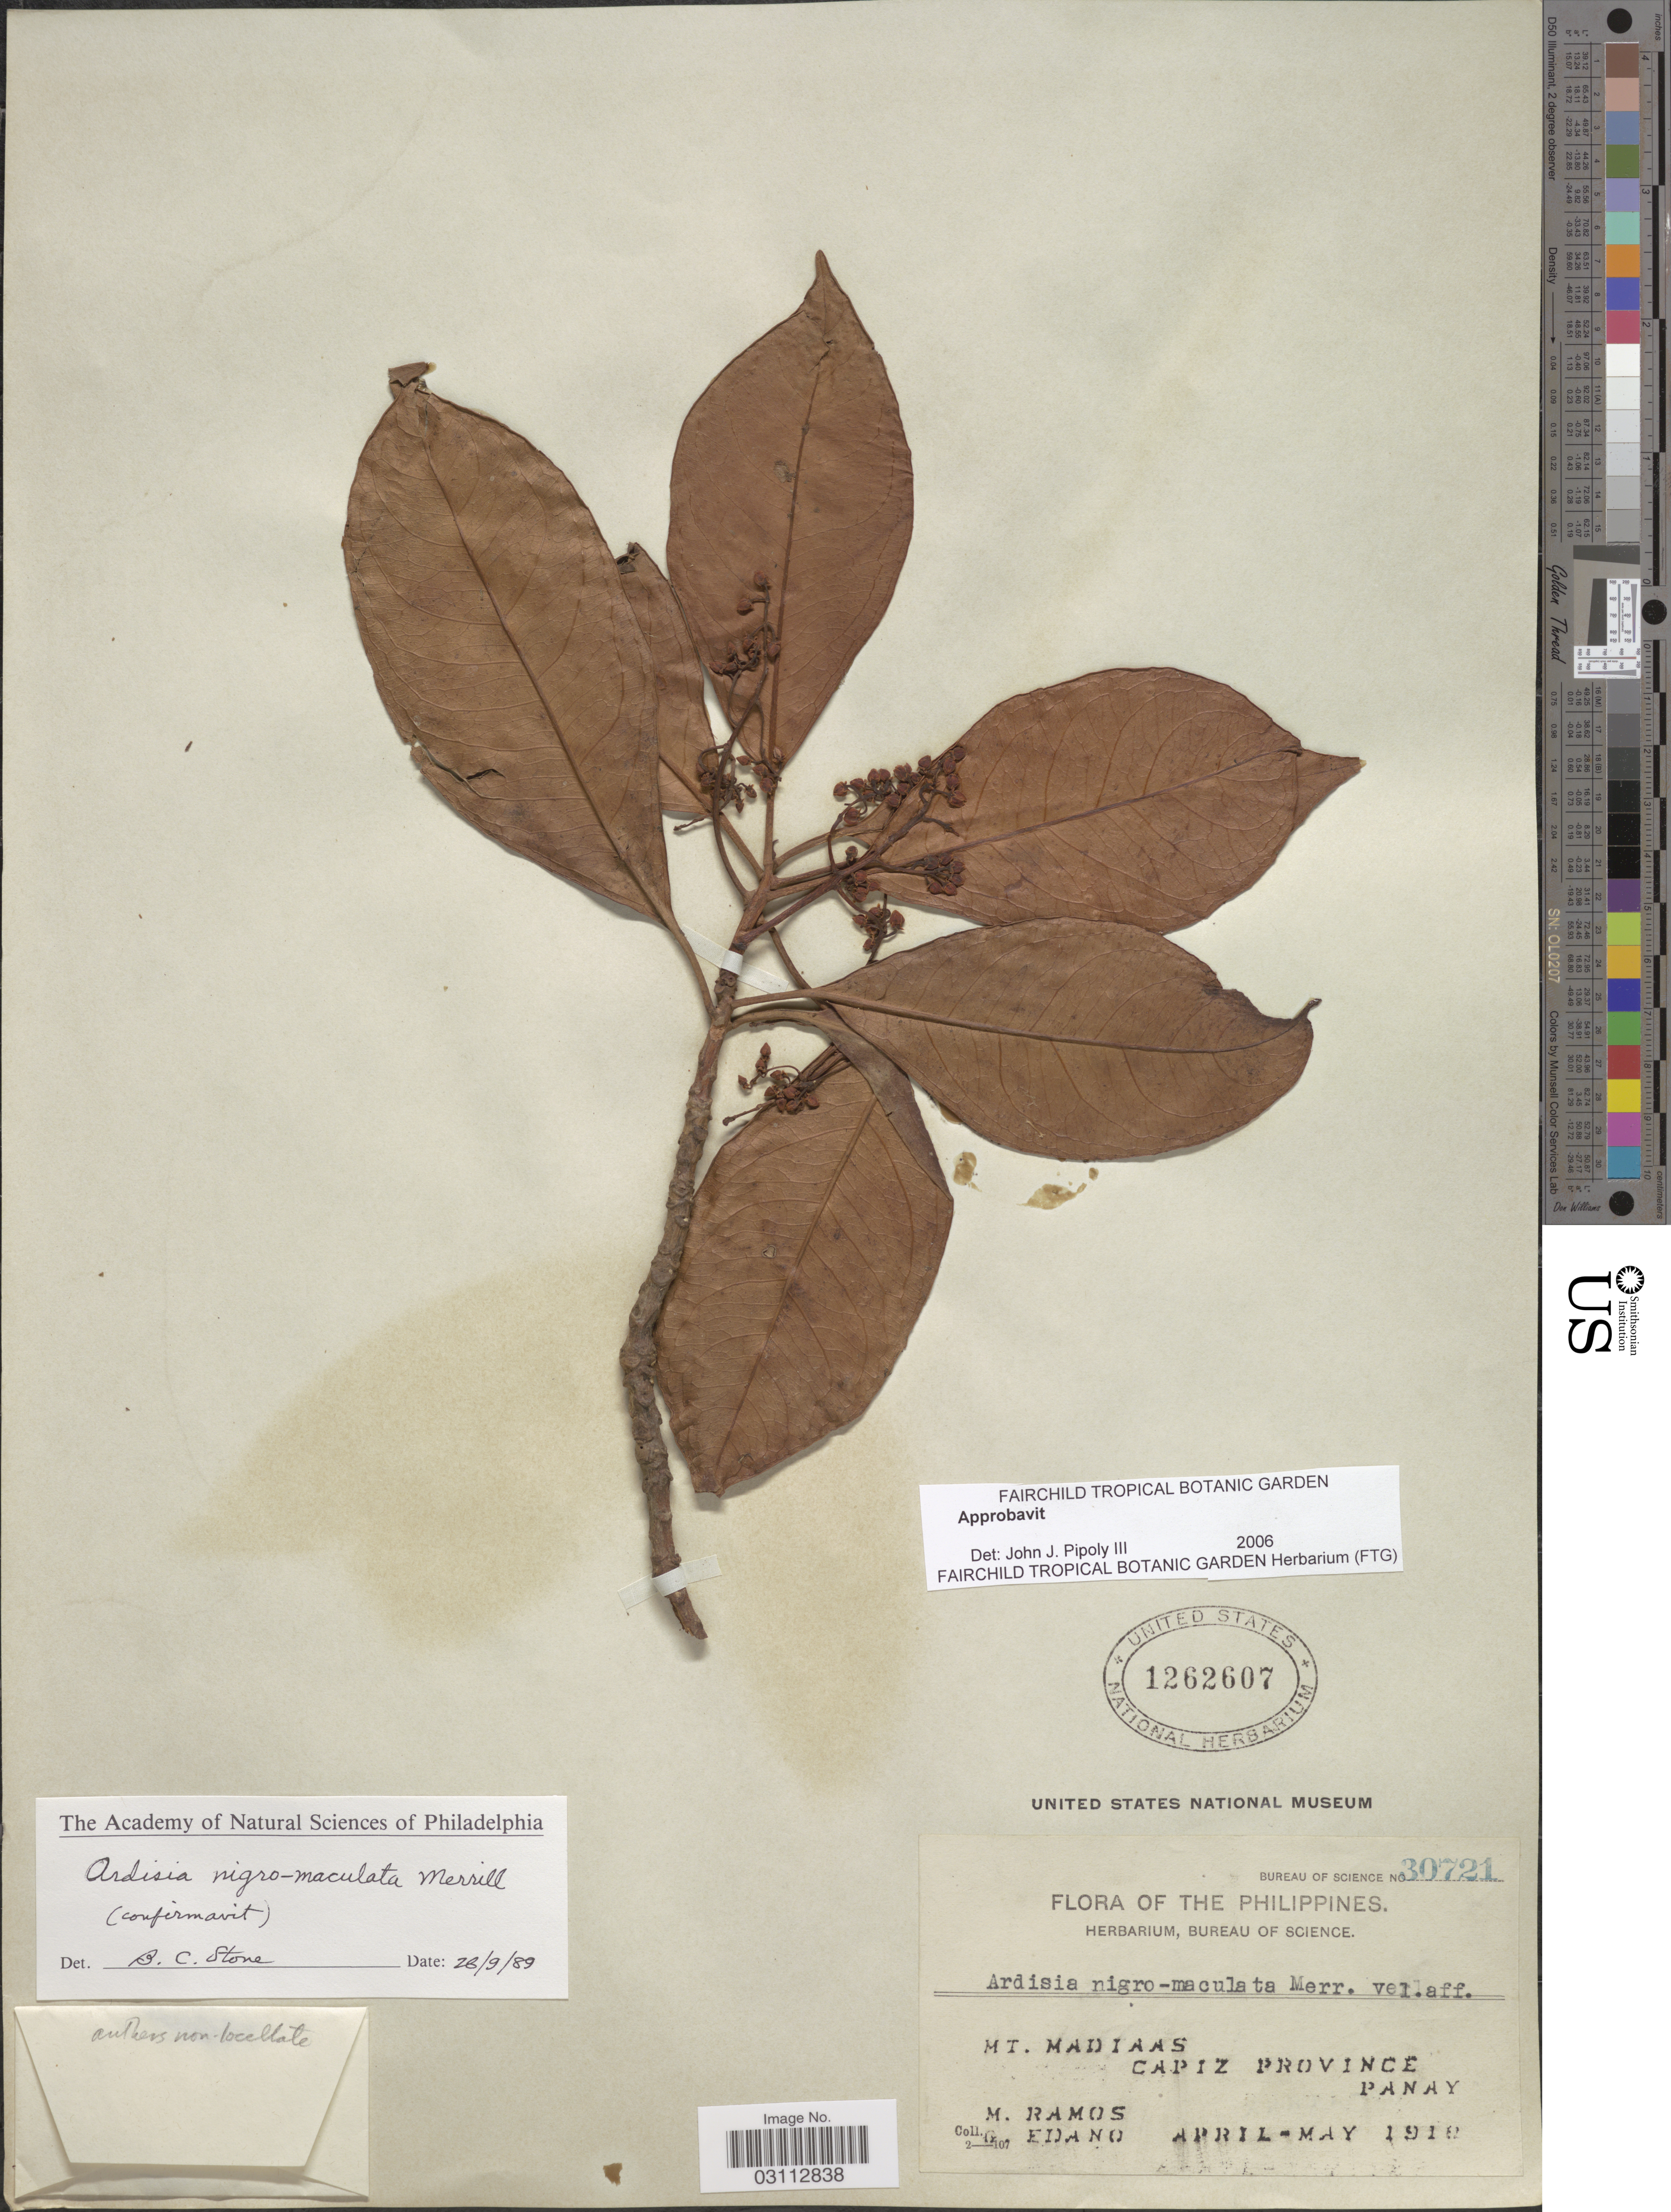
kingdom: Plantae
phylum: Tracheophyta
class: Magnoliopsida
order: Ericales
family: Primulaceae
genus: Ardisia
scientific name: Ardisia nigromaculata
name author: Merr.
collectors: M. Ramos & G. Edaño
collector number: Bureau of Science 30721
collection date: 1918-04/1918-05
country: Philippines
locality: Mt. Madiaas. Capiz Province. Panay.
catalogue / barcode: US 1262607